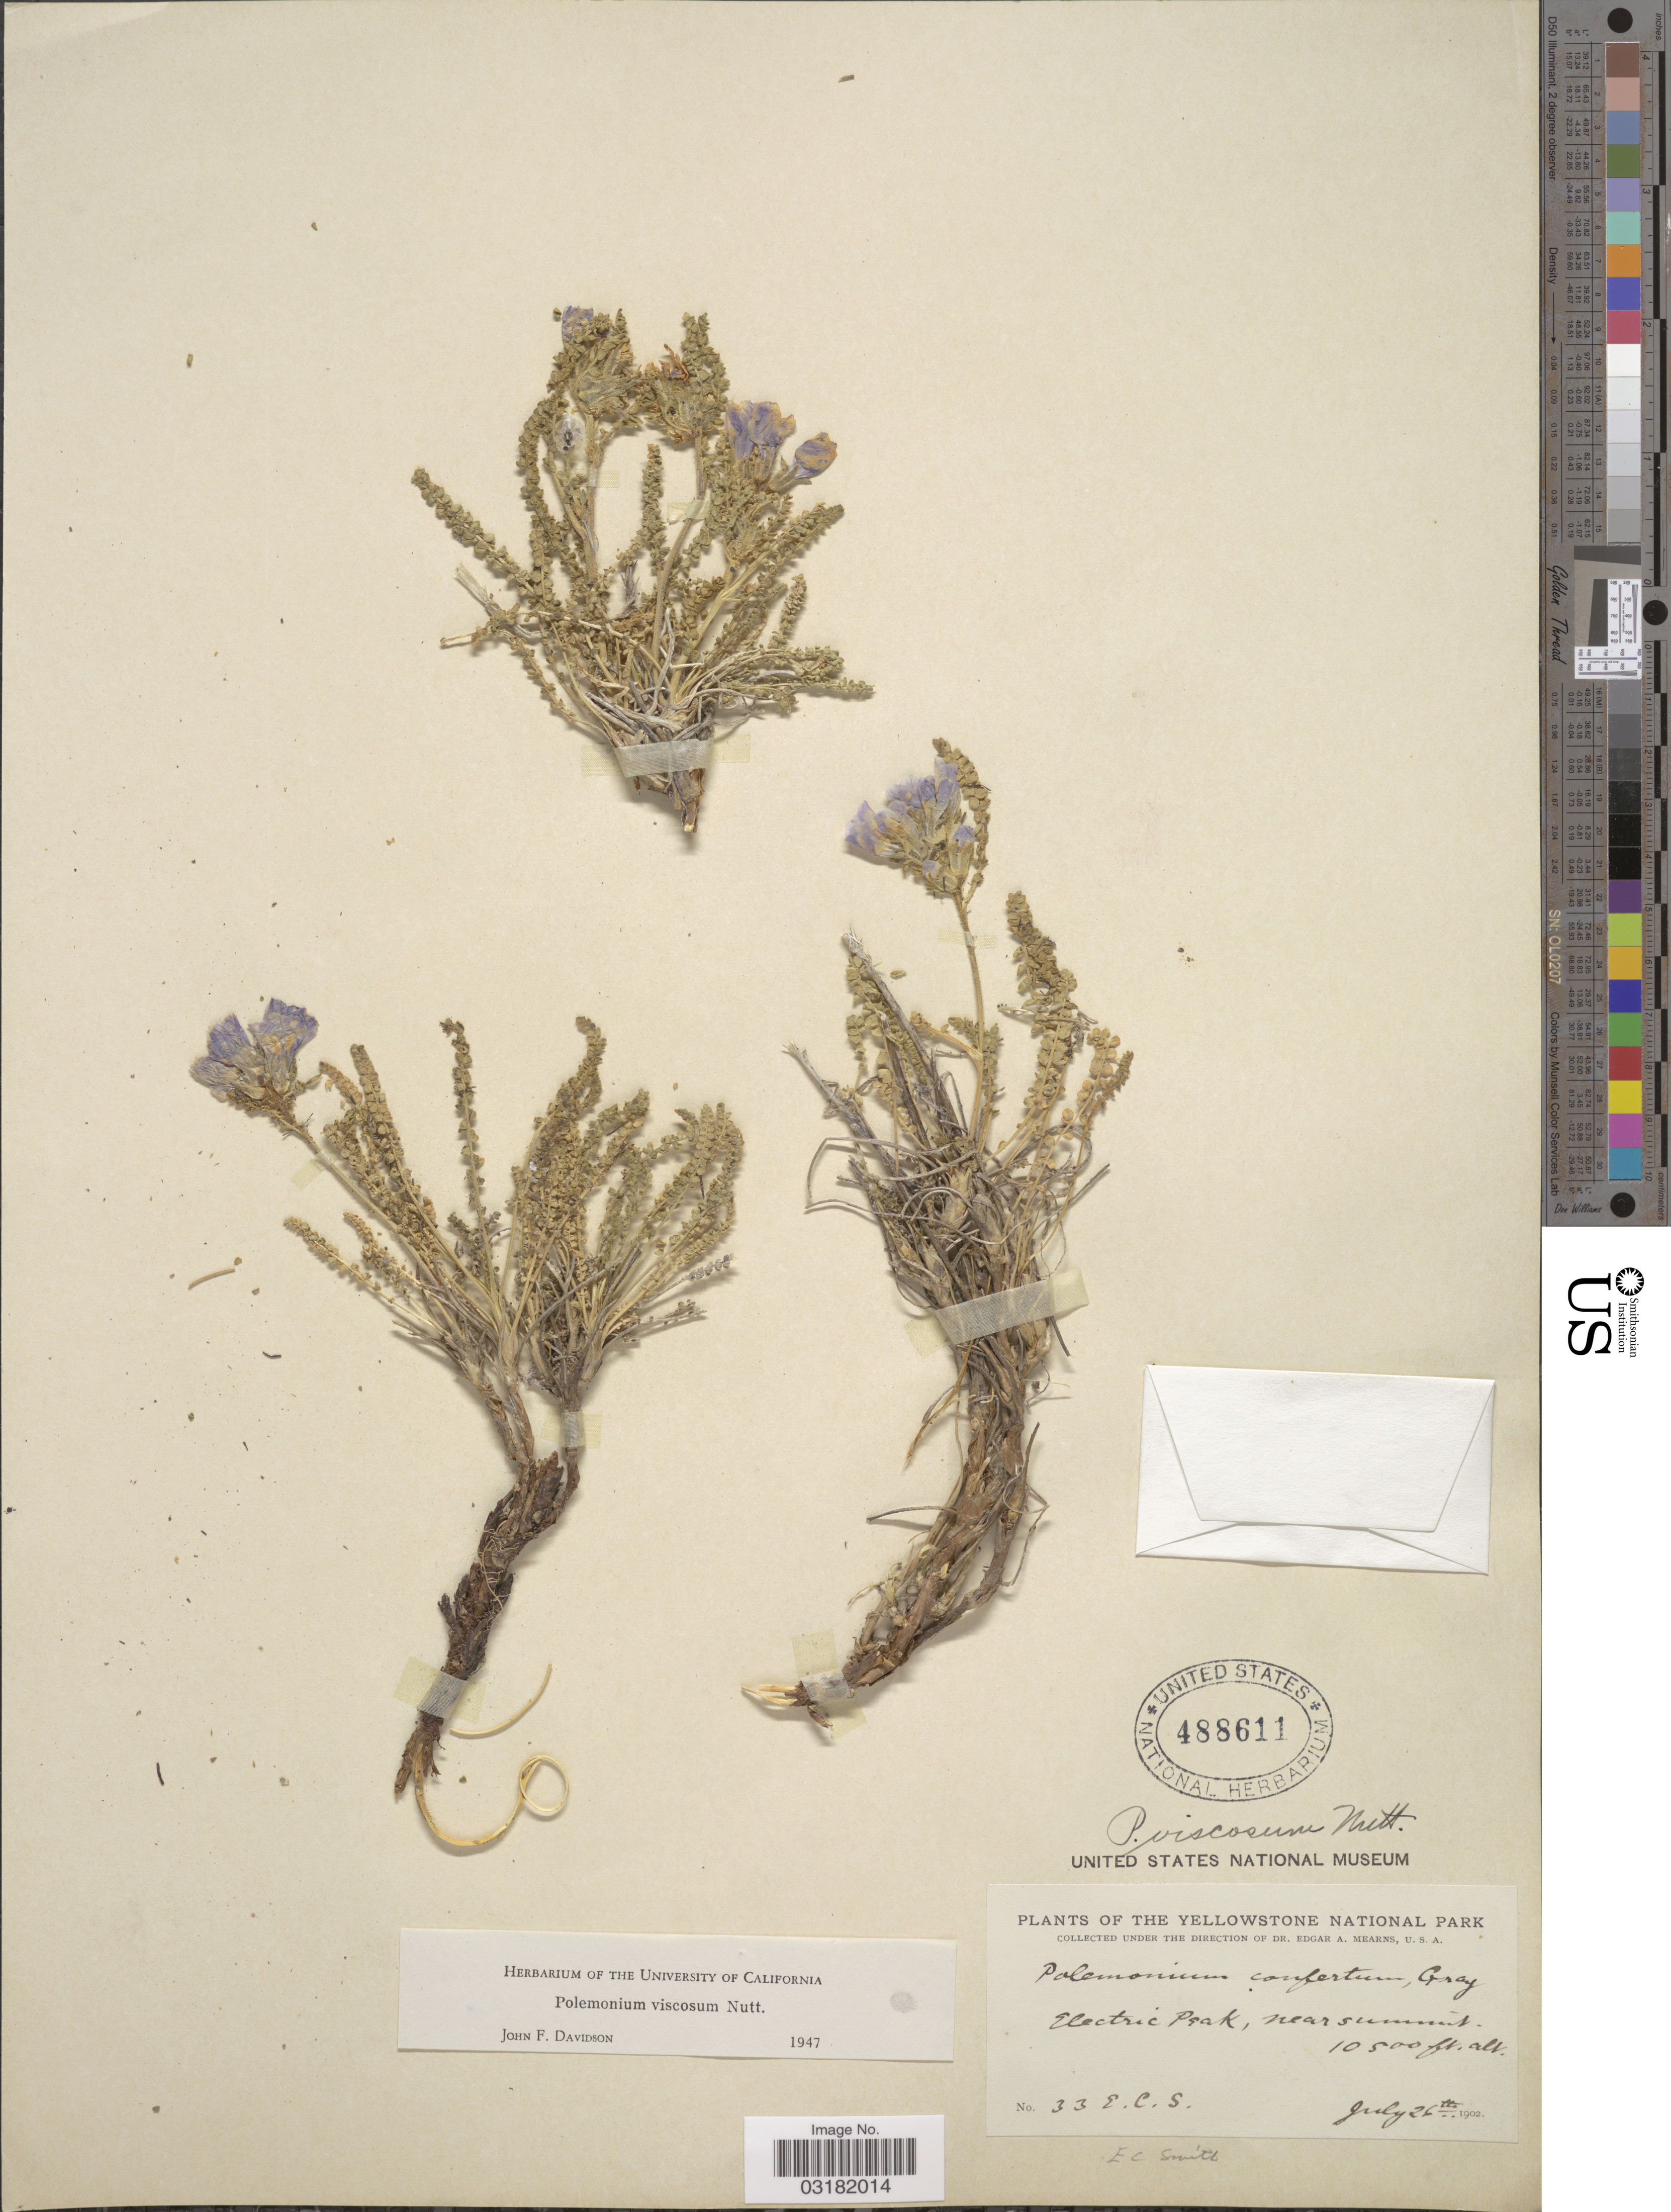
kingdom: Plantae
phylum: Tracheophyta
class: Magnoliopsida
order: Ericales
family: Polemoniaceae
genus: Polemonium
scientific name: Polemonium viscosum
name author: Nutt.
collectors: E. Smith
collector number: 33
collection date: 1902-07-26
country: United States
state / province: Montana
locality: The Yellowstone National Park, Electric Peak, near summit.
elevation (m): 3200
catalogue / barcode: US 488611